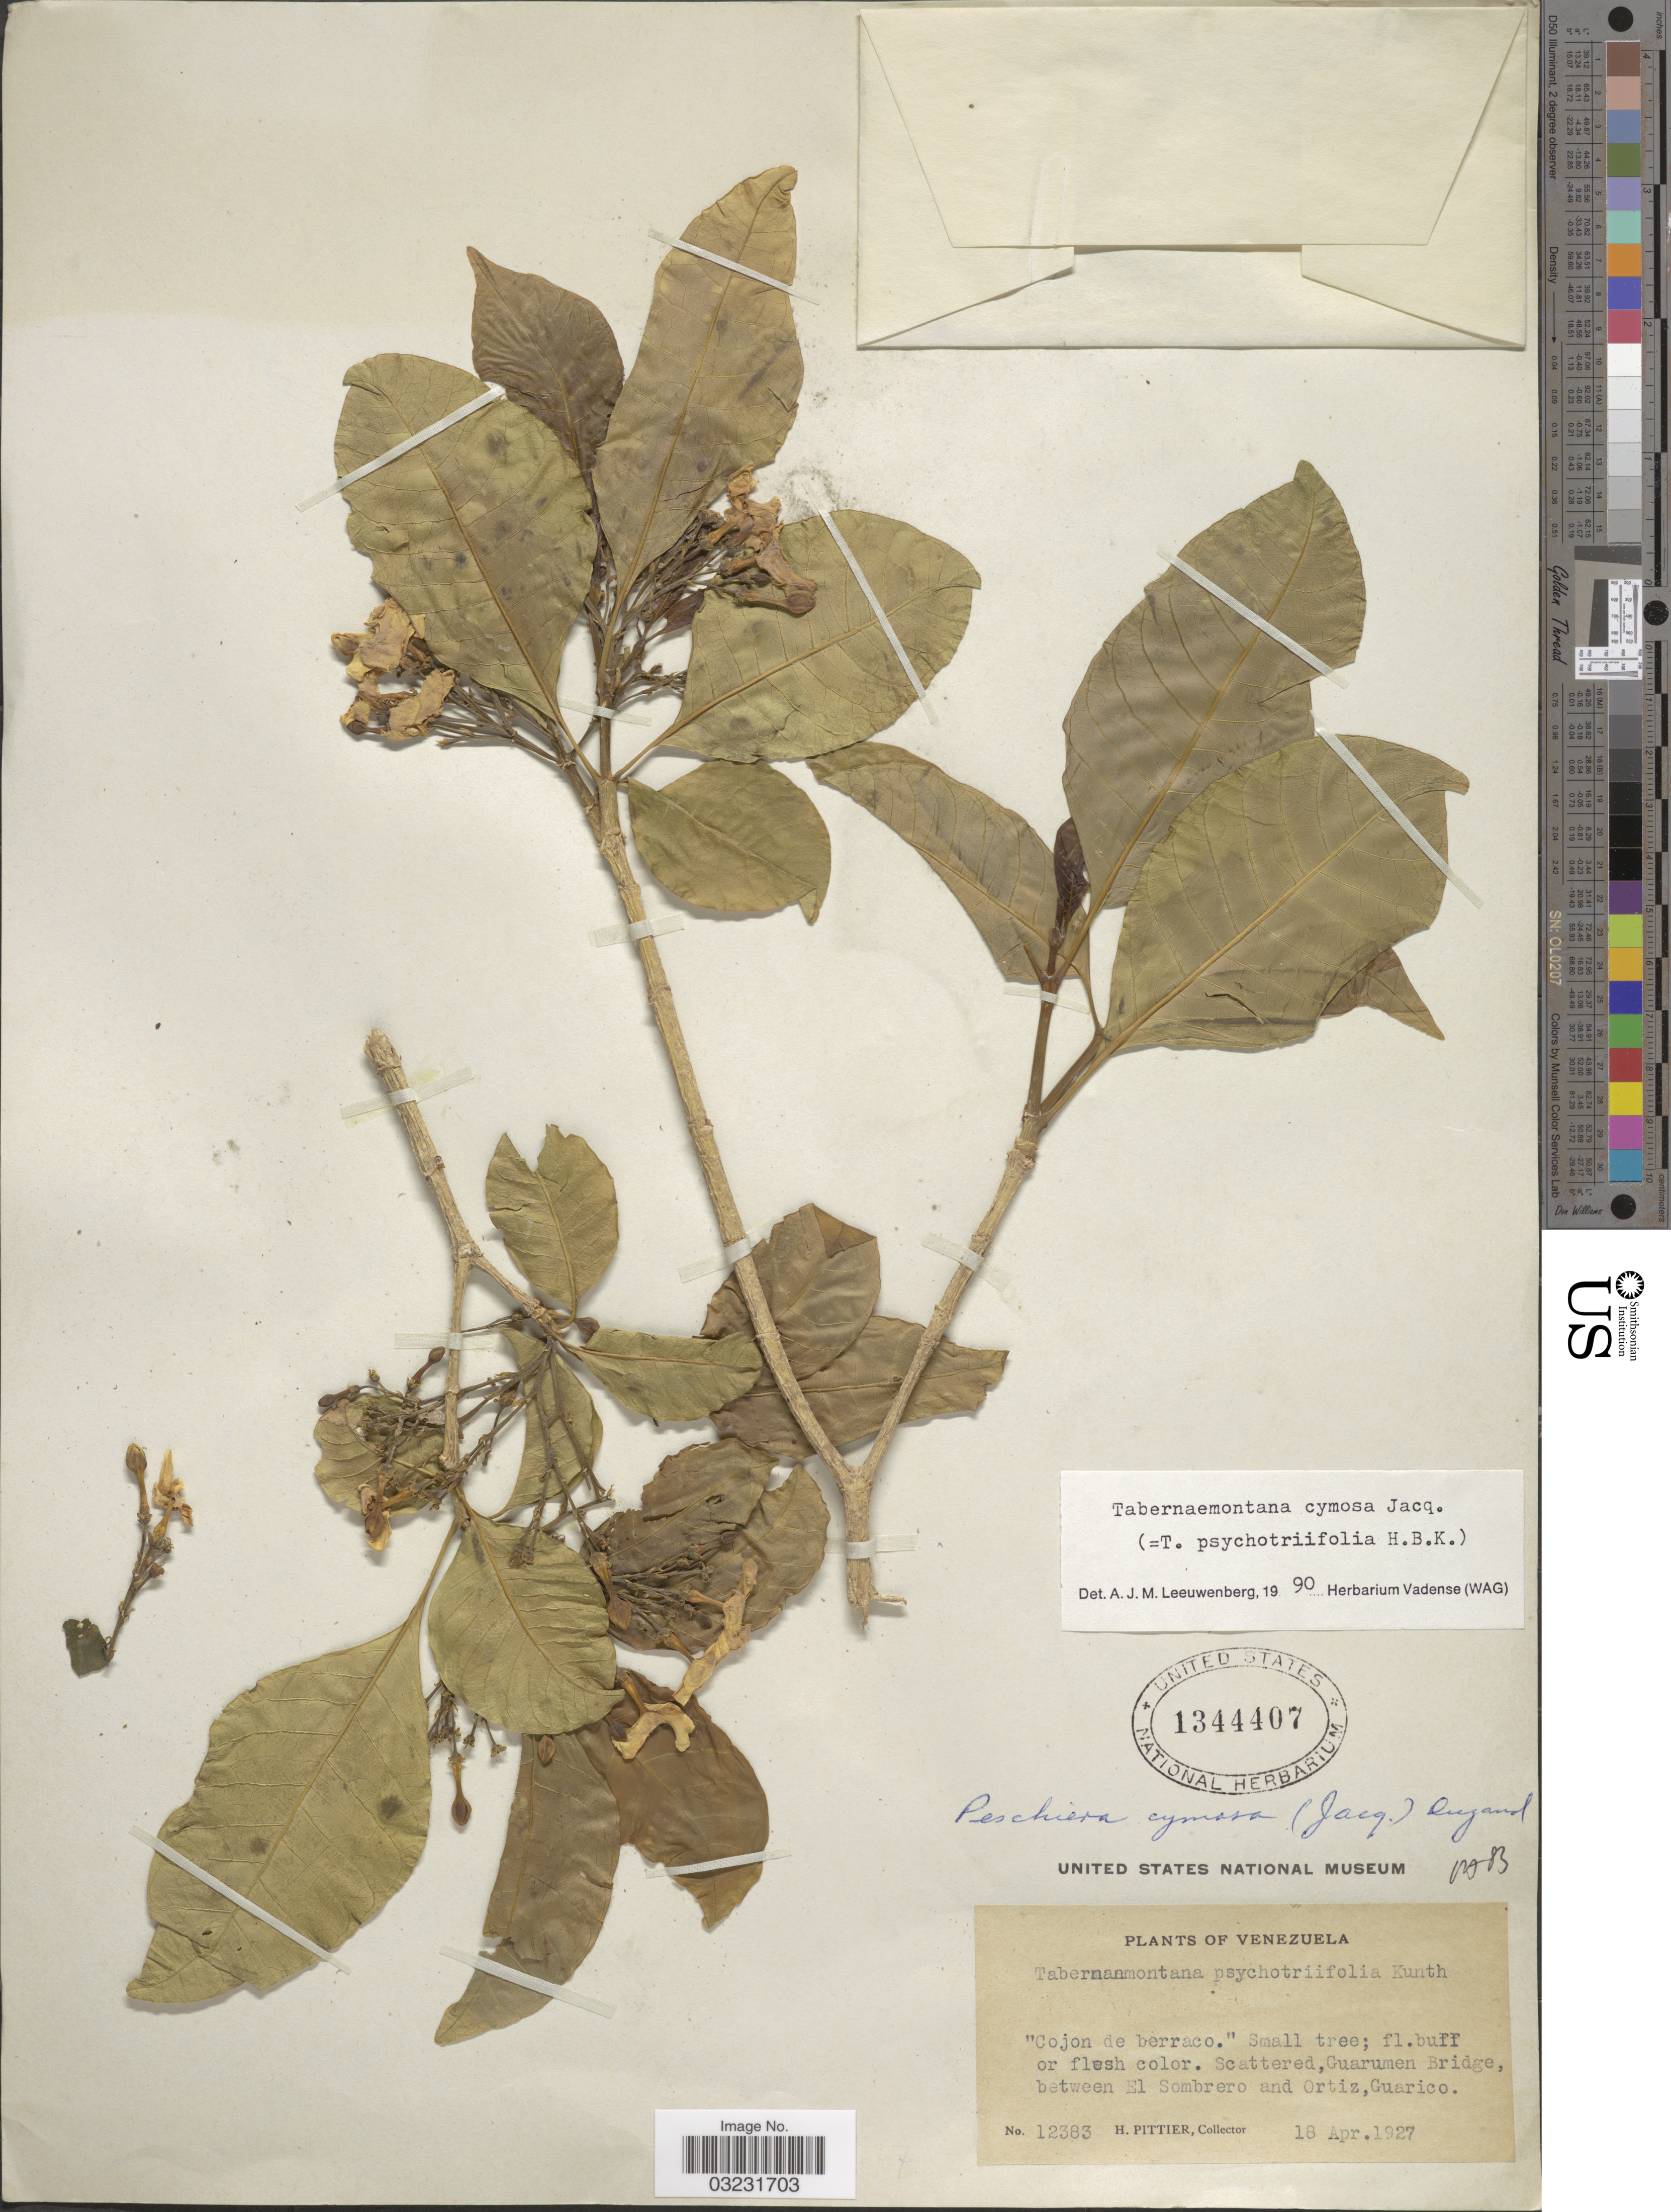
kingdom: Plantae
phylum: Tracheophyta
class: Magnoliopsida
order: Gentianales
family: Apocynaceae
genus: Tabernaemontana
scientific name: Tabernaemontana cymosa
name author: Jacq.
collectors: H. F. Pittier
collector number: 12383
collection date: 1927-04-18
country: Venezuela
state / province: Guárico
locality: Guarumen Bridge, between El Sombrero and Ortiz.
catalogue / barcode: US 1344407